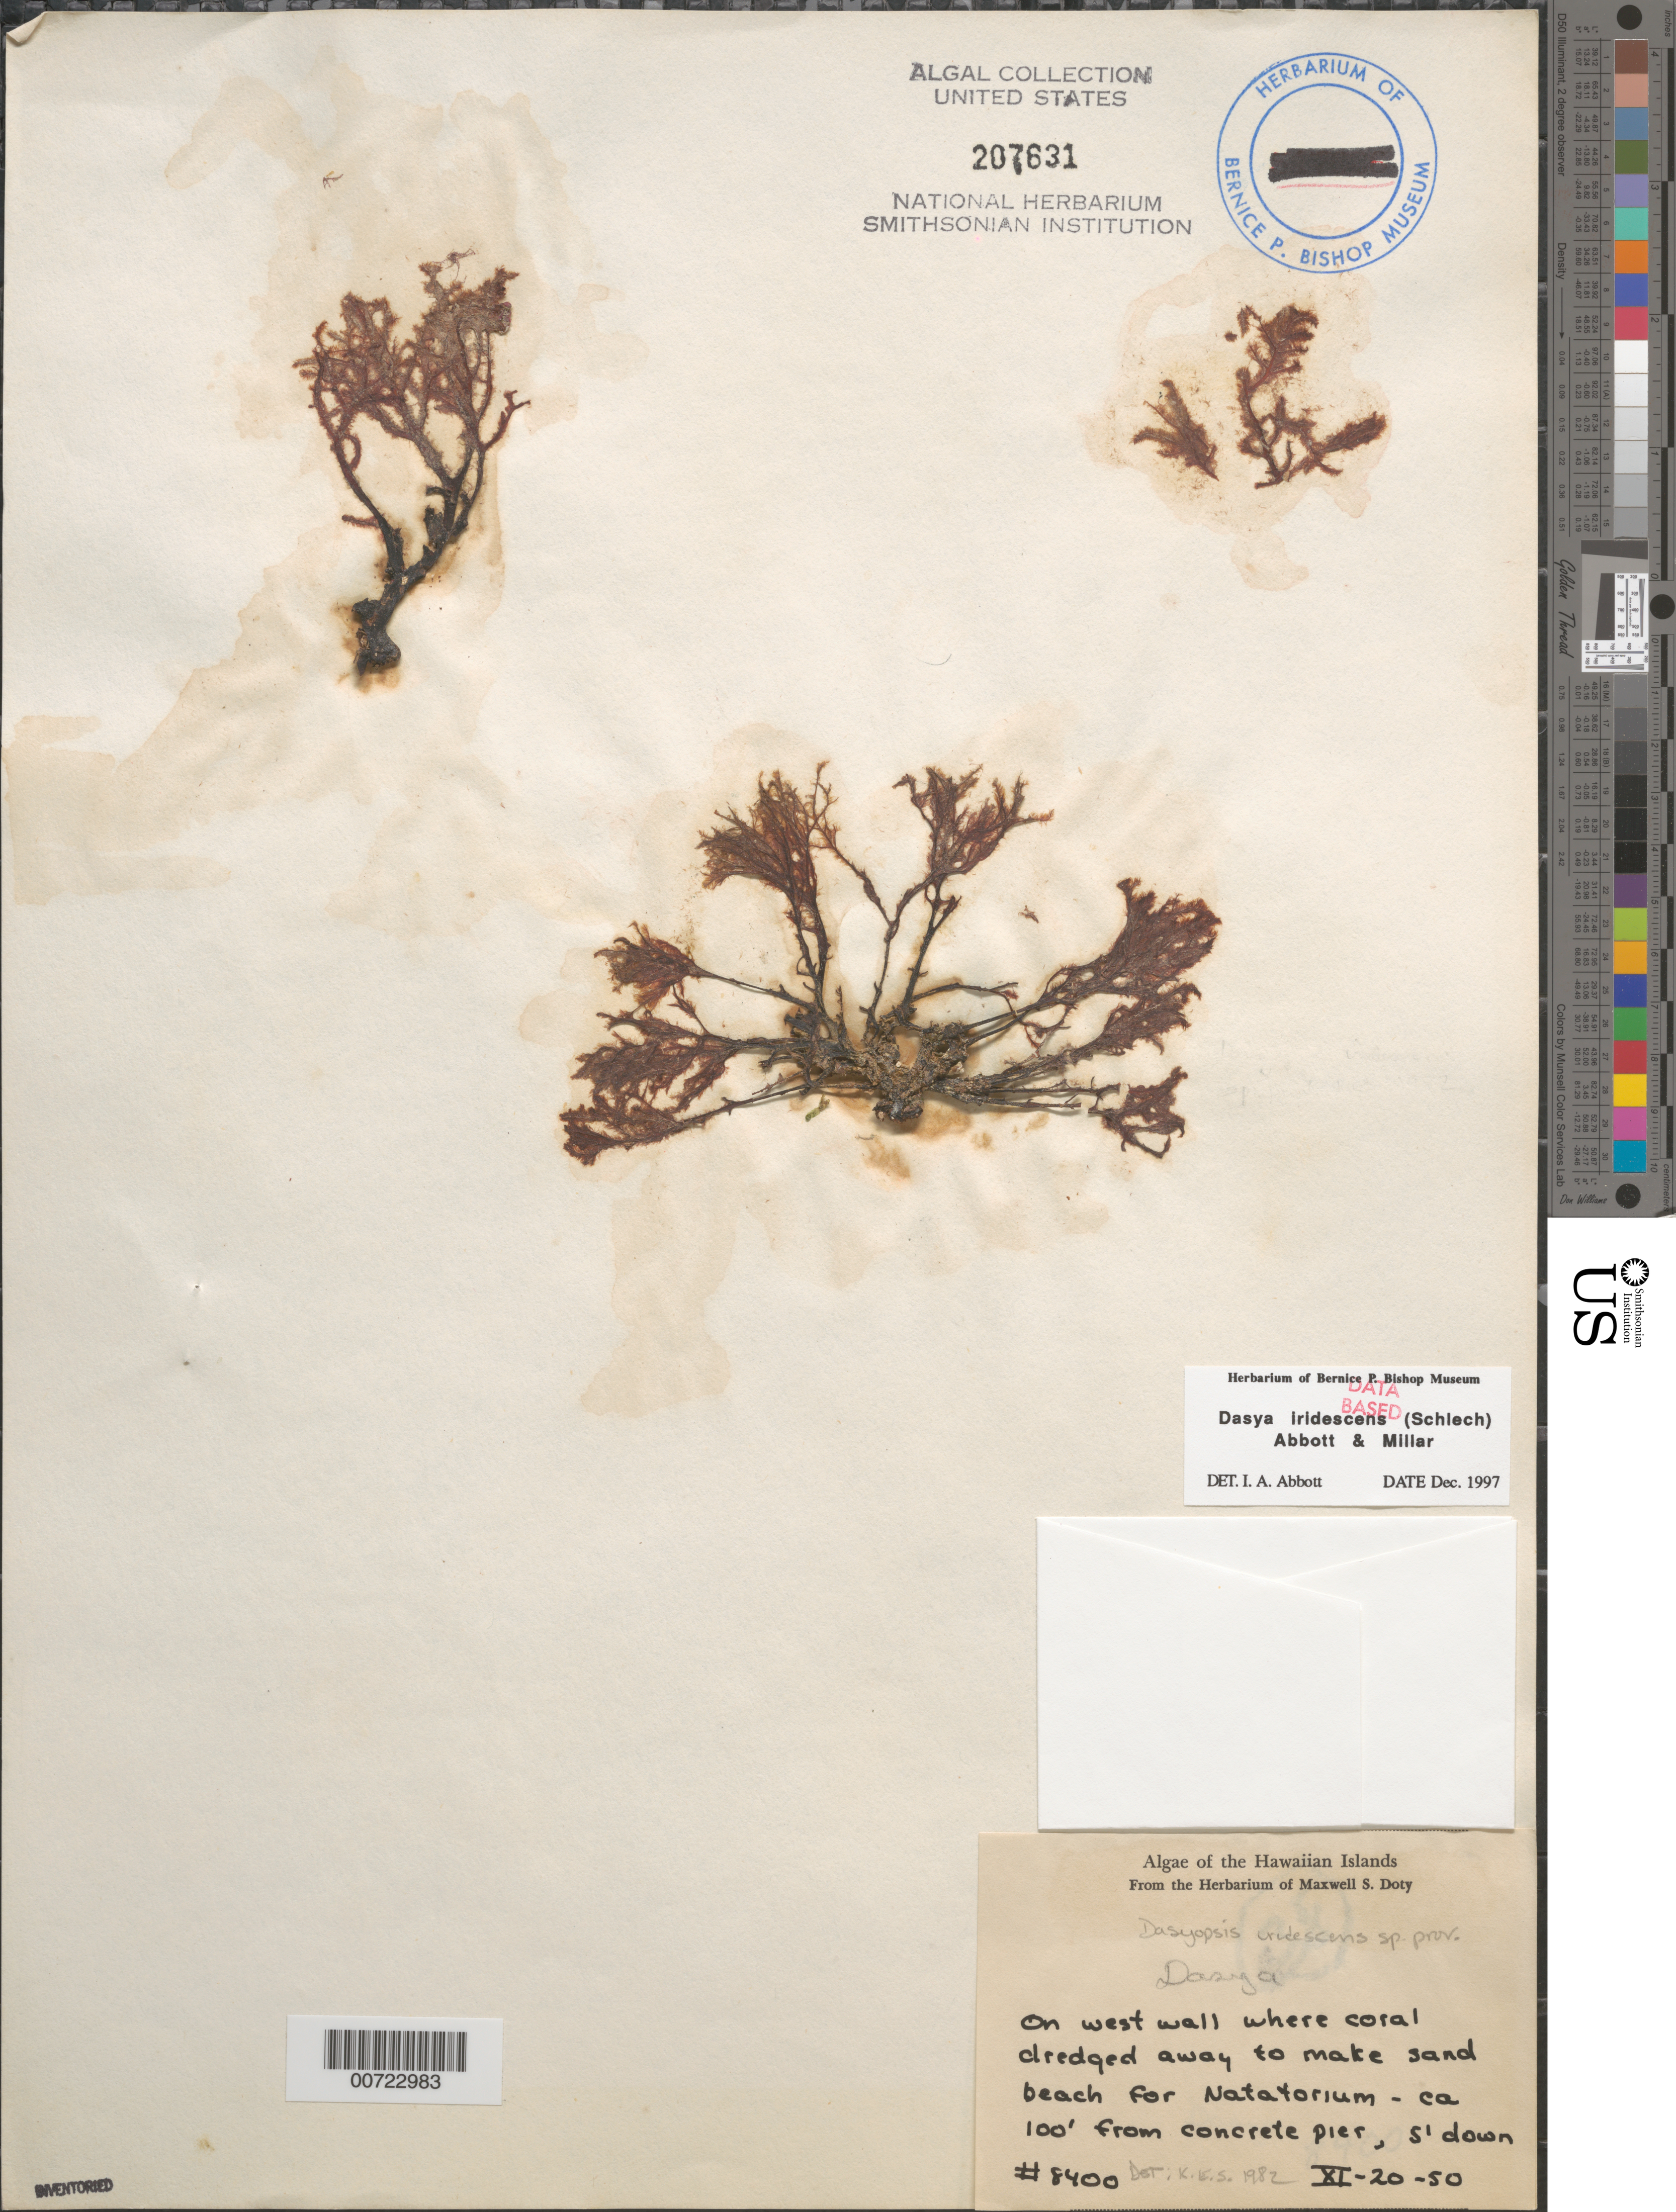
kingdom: Plantae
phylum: Rhodophyta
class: Florideophyceae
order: Ceramiales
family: Dasyaceae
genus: Dasya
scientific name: Dasya iridescens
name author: (Schlech) A.J.K. Millar & I.A. Abbott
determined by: Abbott, Isabella A.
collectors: M. S.Doty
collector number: MSD 8400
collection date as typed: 20 Nov 1950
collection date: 1950-11-20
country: United States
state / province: Hawaii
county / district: Honolulu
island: Oahu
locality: Honolulu, near Natatorium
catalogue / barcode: US 207631